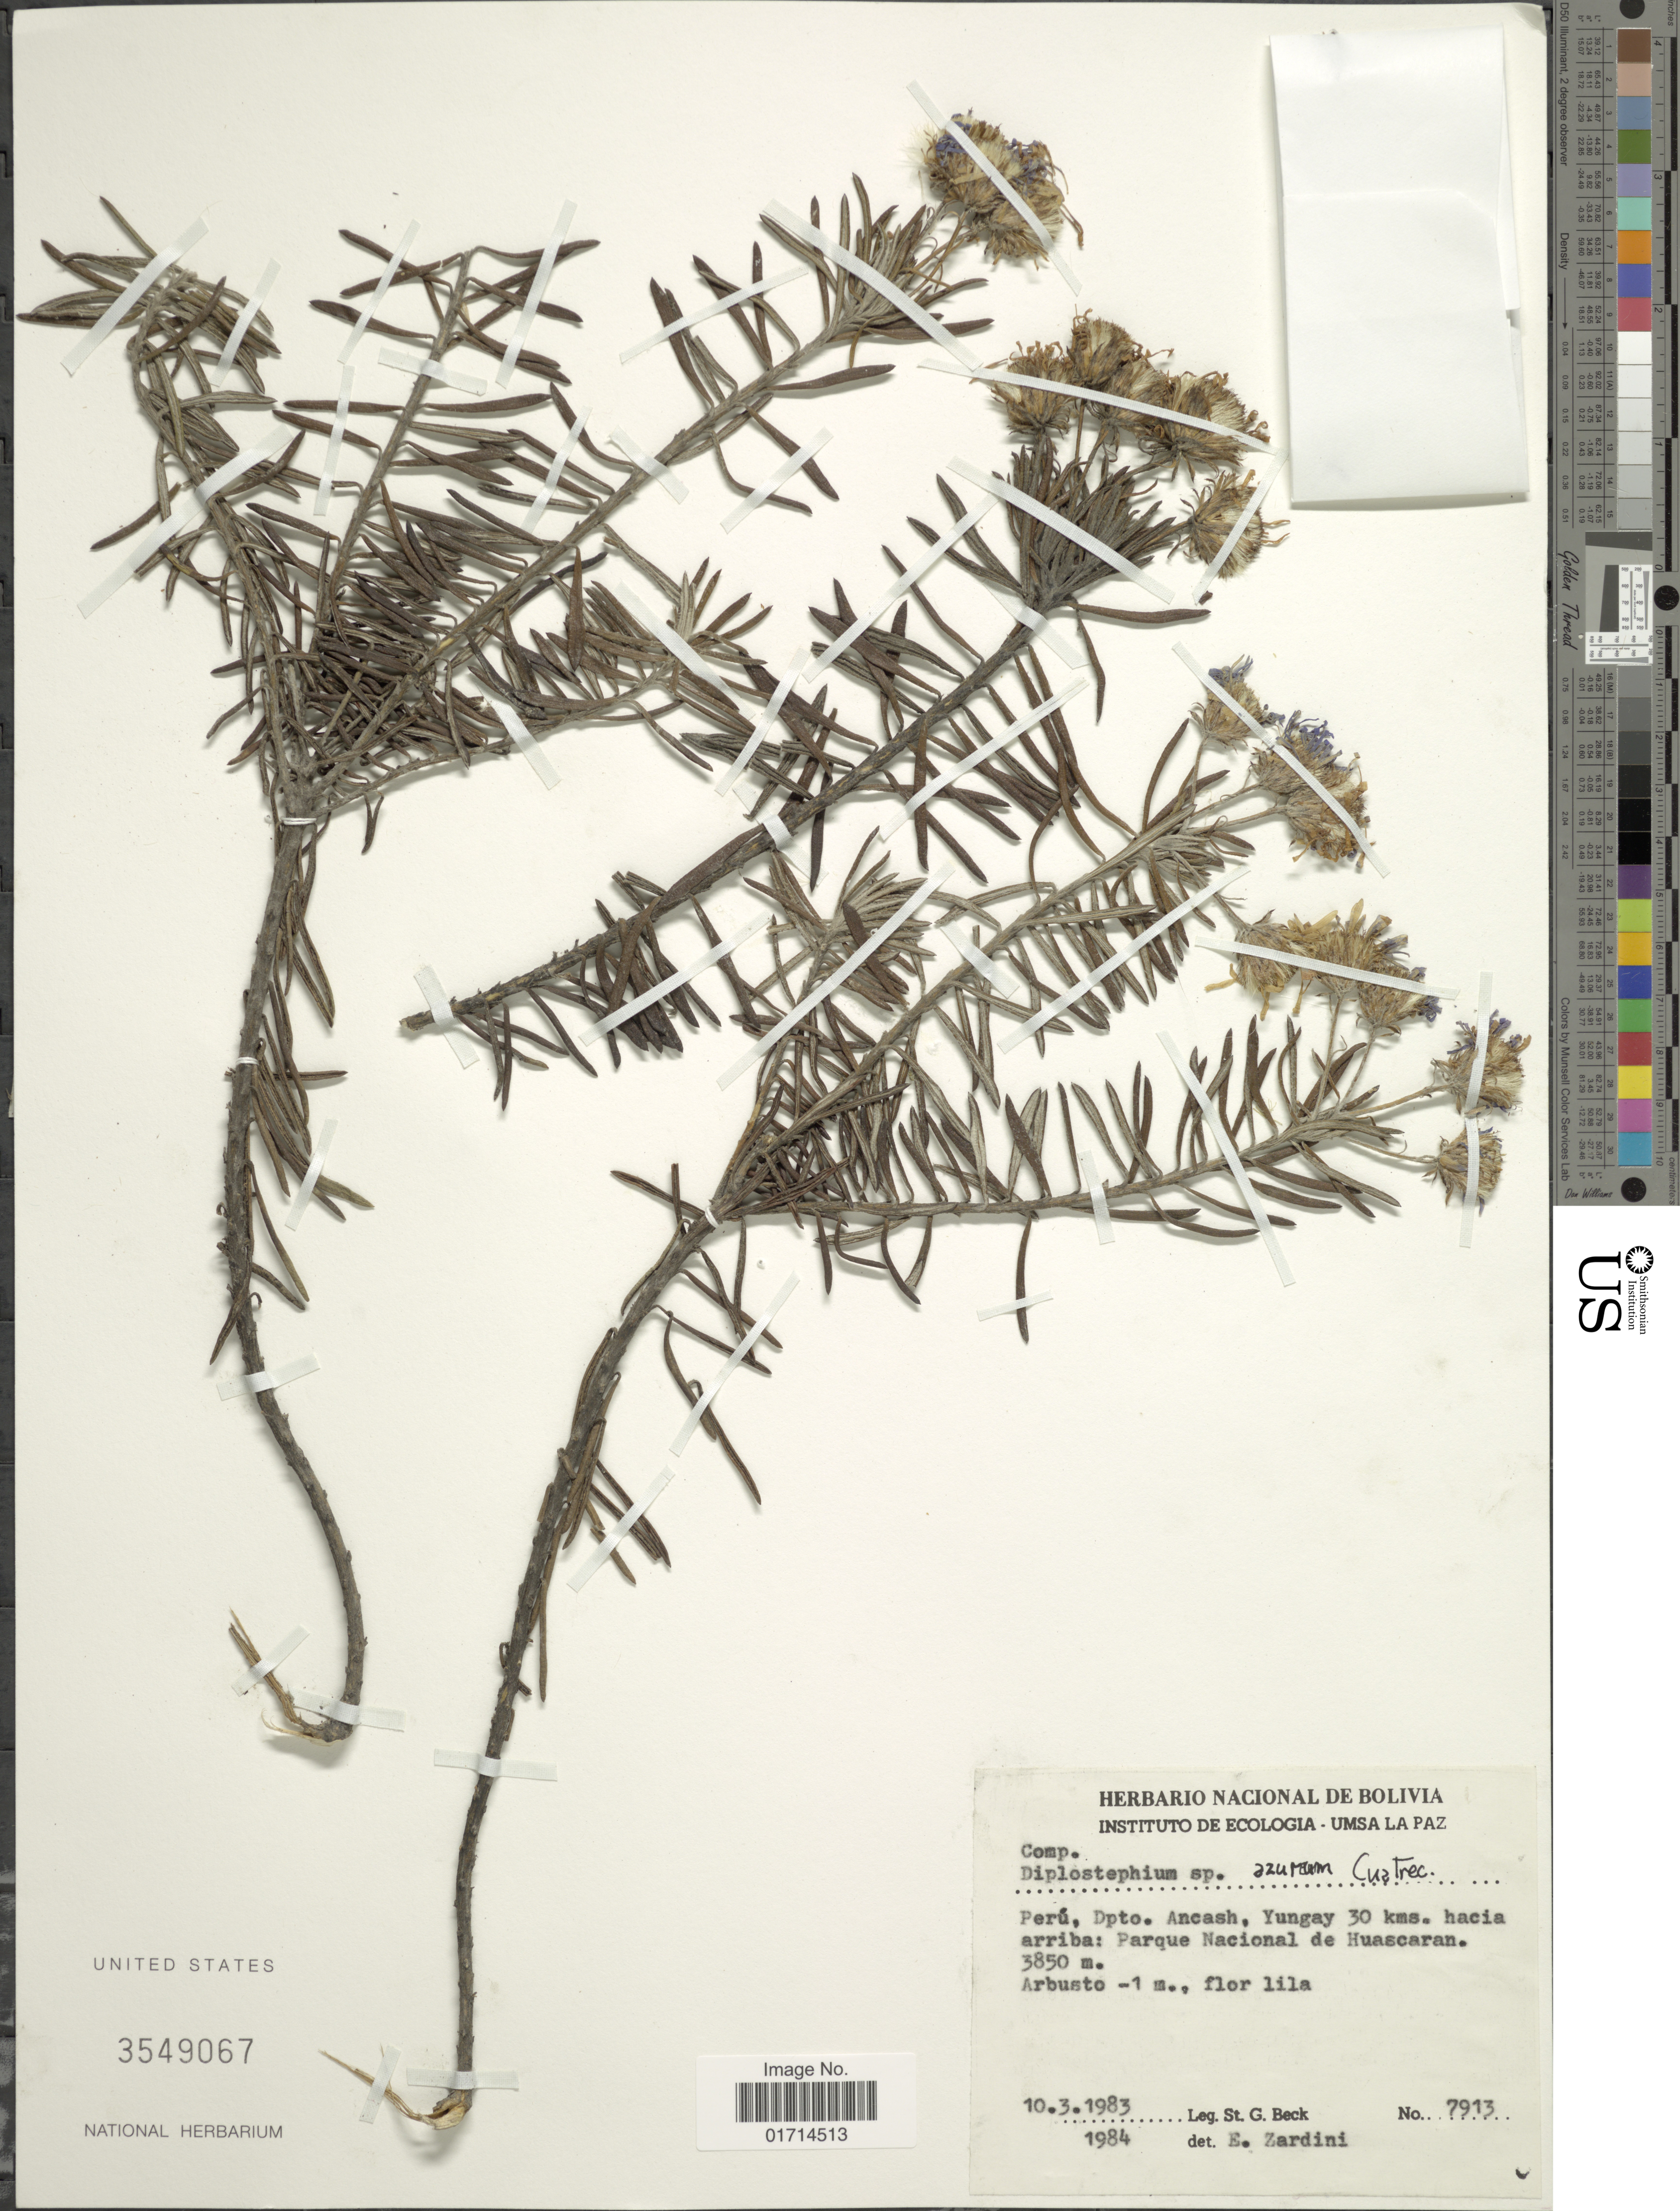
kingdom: Plantae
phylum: Tracheophyta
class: Magnoliopsida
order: Asterales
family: Asteraceae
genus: Diplostephium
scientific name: Diplostephium azureum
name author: Cuatrec.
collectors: S. G. Beck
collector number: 7913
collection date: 1983-03-10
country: Peru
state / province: Ancash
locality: Dpto. Ancash, Yungay 30 kms. hacia arriba: Parque Nacional de Huascaran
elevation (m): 3850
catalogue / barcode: US 3549067